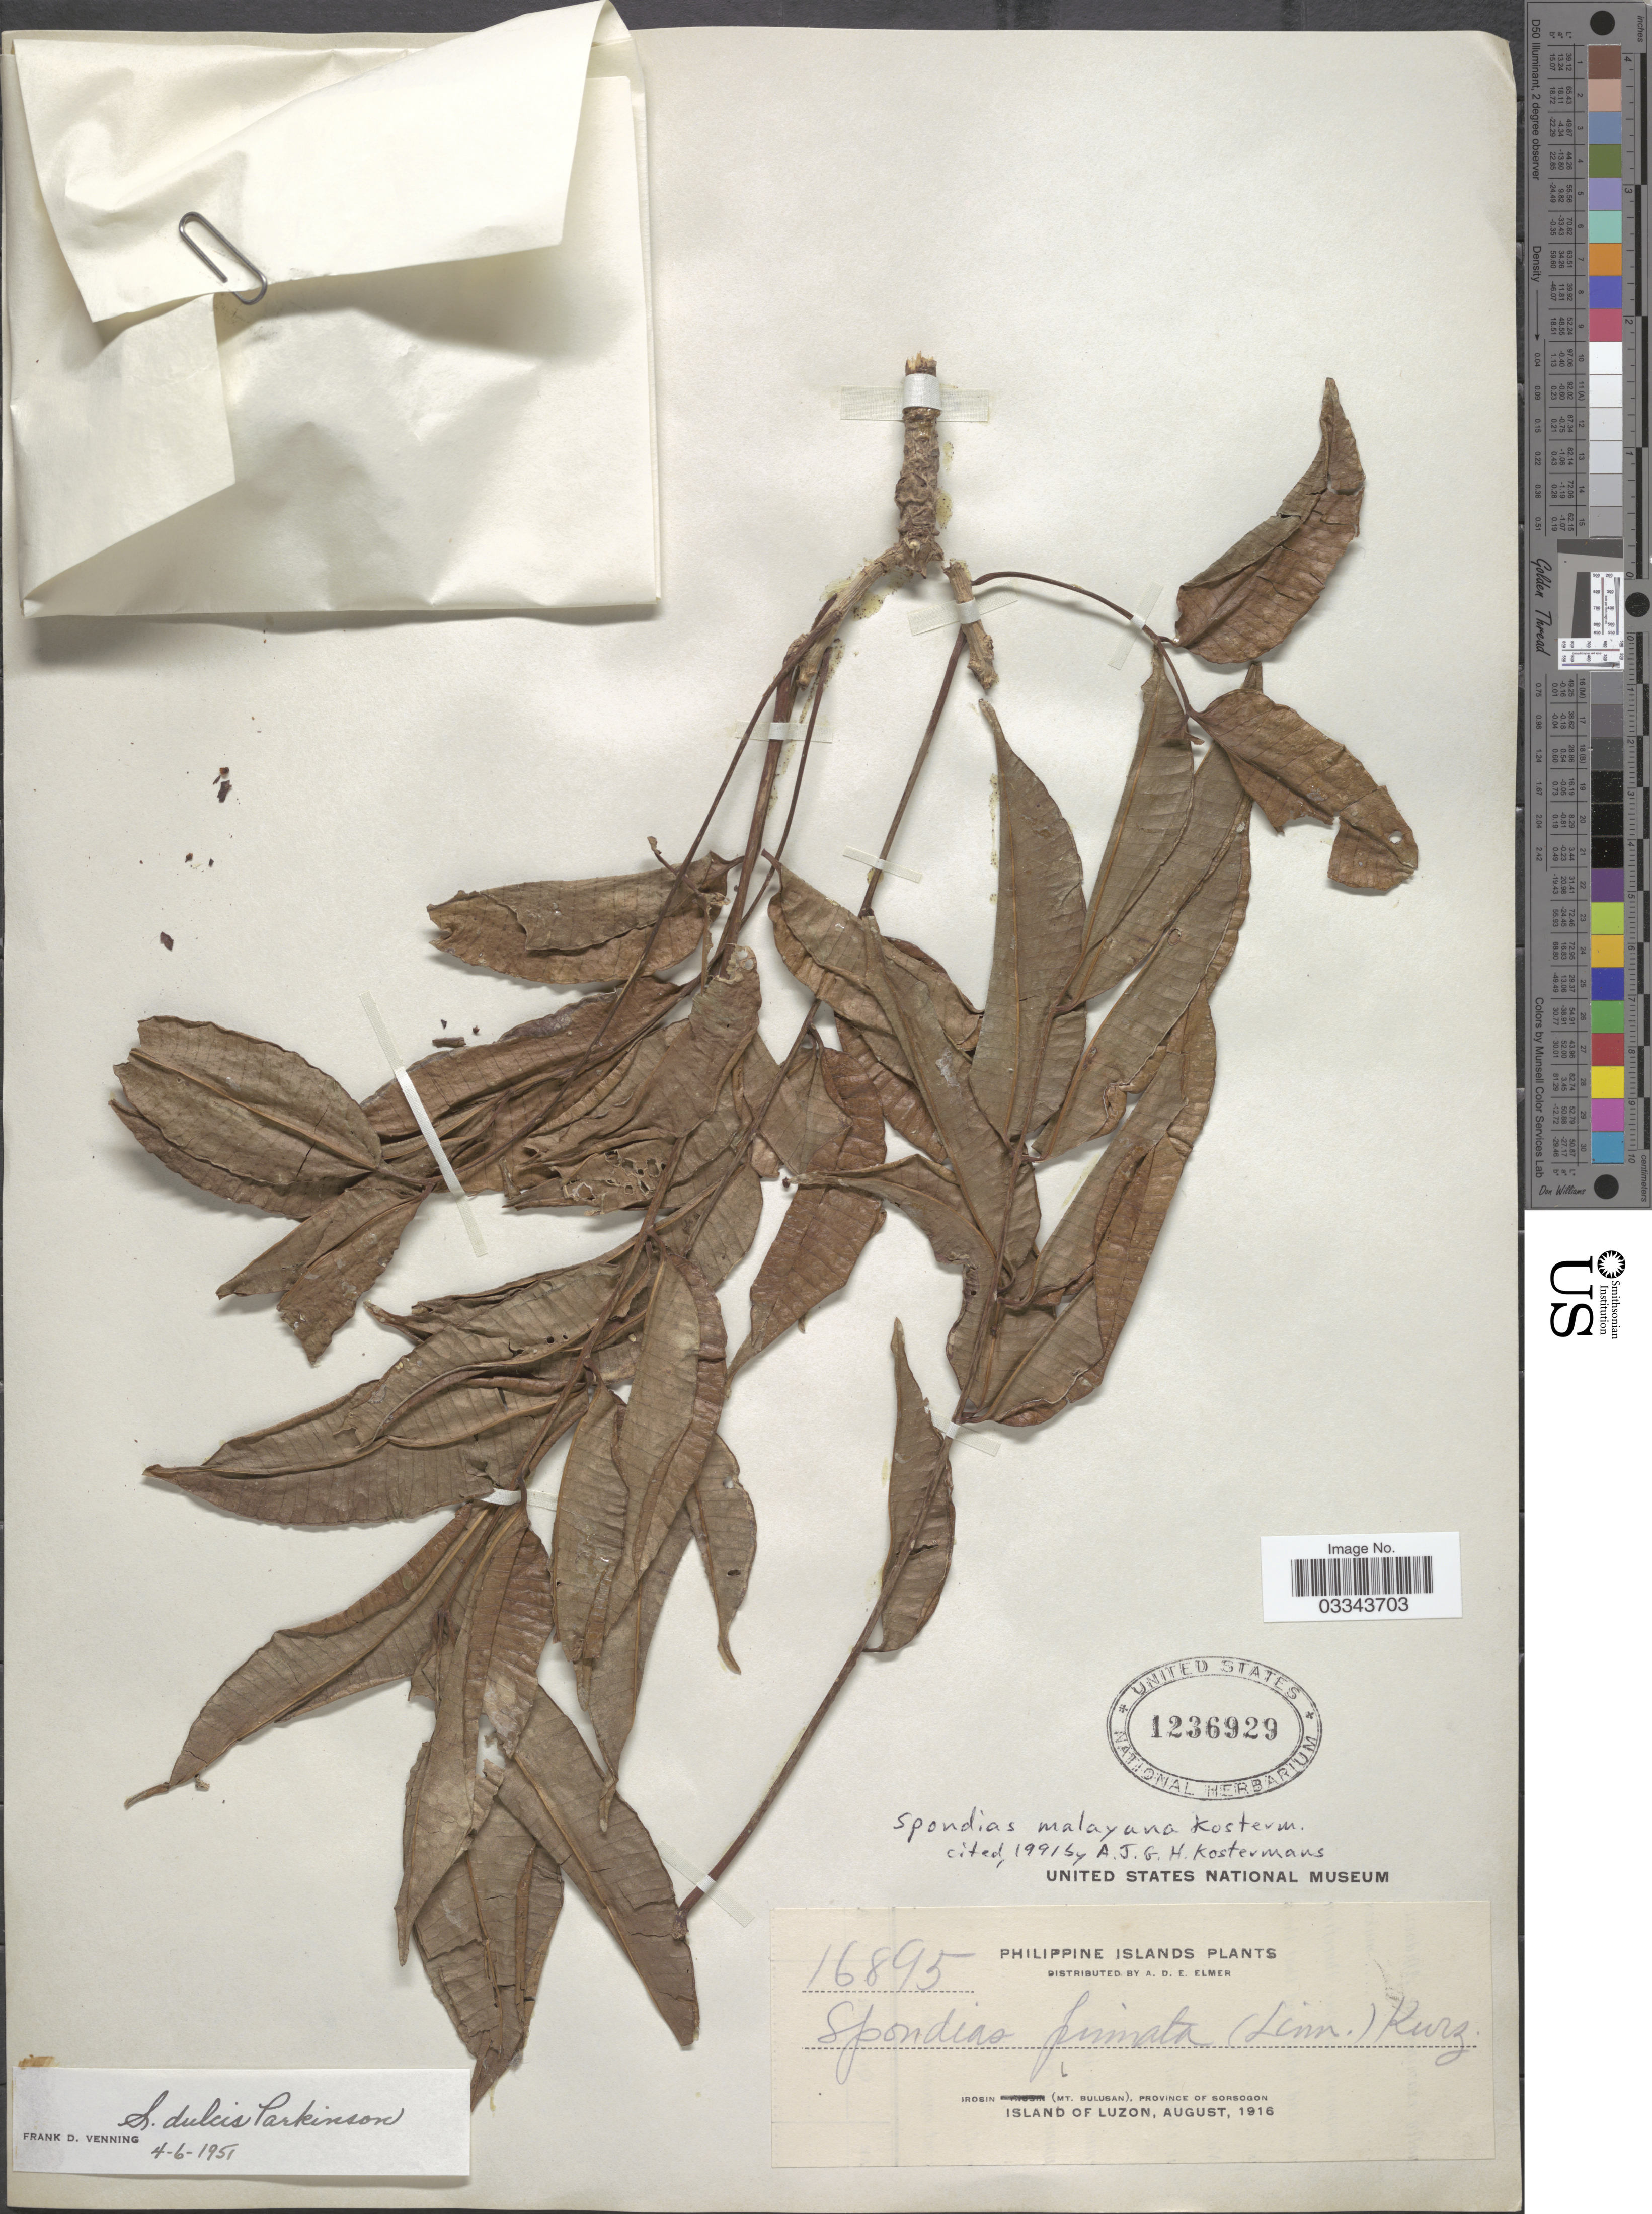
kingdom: Plantae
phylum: Tracheophyta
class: Magnoliopsida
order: Sapindales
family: Anacardiaceae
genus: Spondias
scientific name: Spondias malayana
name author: Kosterm.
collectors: A. D. E. Elmer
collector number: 16895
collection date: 1916-08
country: Philippines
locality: Philippine Islands. Irosin (Mt. Bulusan), Province of Sorsogon. Island of Luzon.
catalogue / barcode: US 1236929